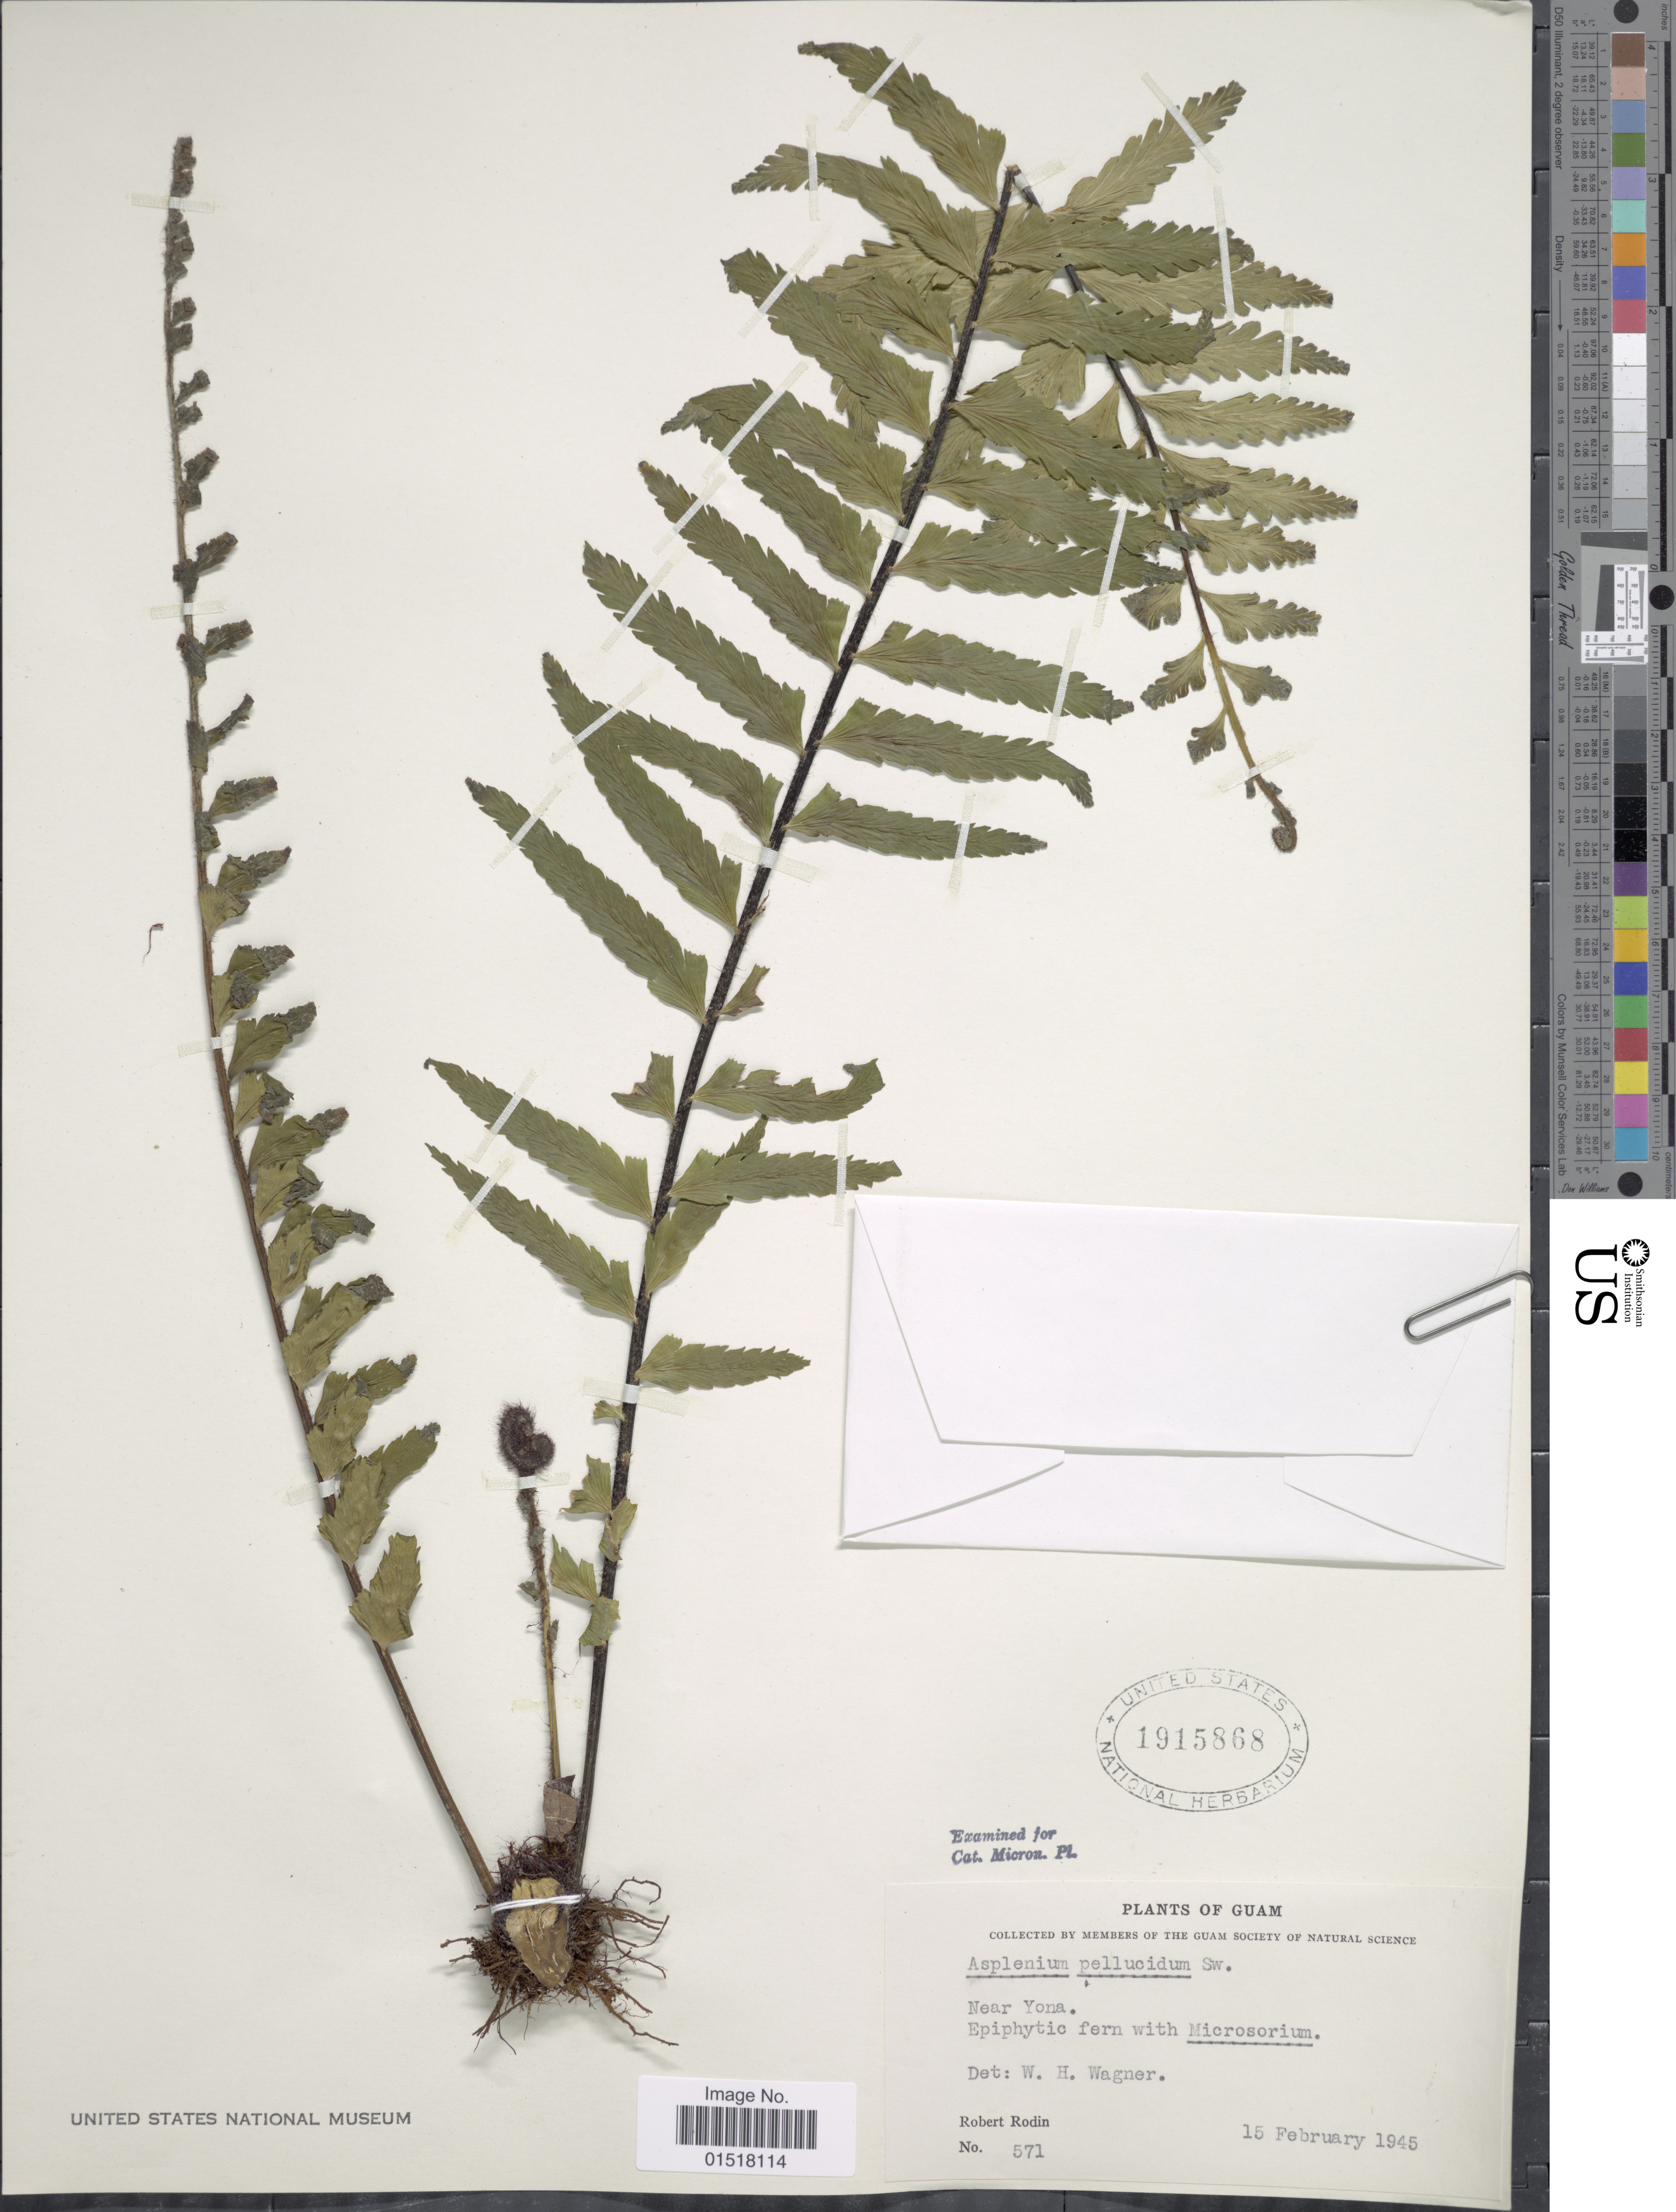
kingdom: Plantae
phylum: Tracheophyta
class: Polypodiopsida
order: Polypodiales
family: Aspleniaceae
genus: Asplenium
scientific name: Asplenium pellucidum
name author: Lam.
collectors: R. Rodin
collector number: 571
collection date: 1945-02-15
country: Guam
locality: Near Yona.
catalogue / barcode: US 1915868